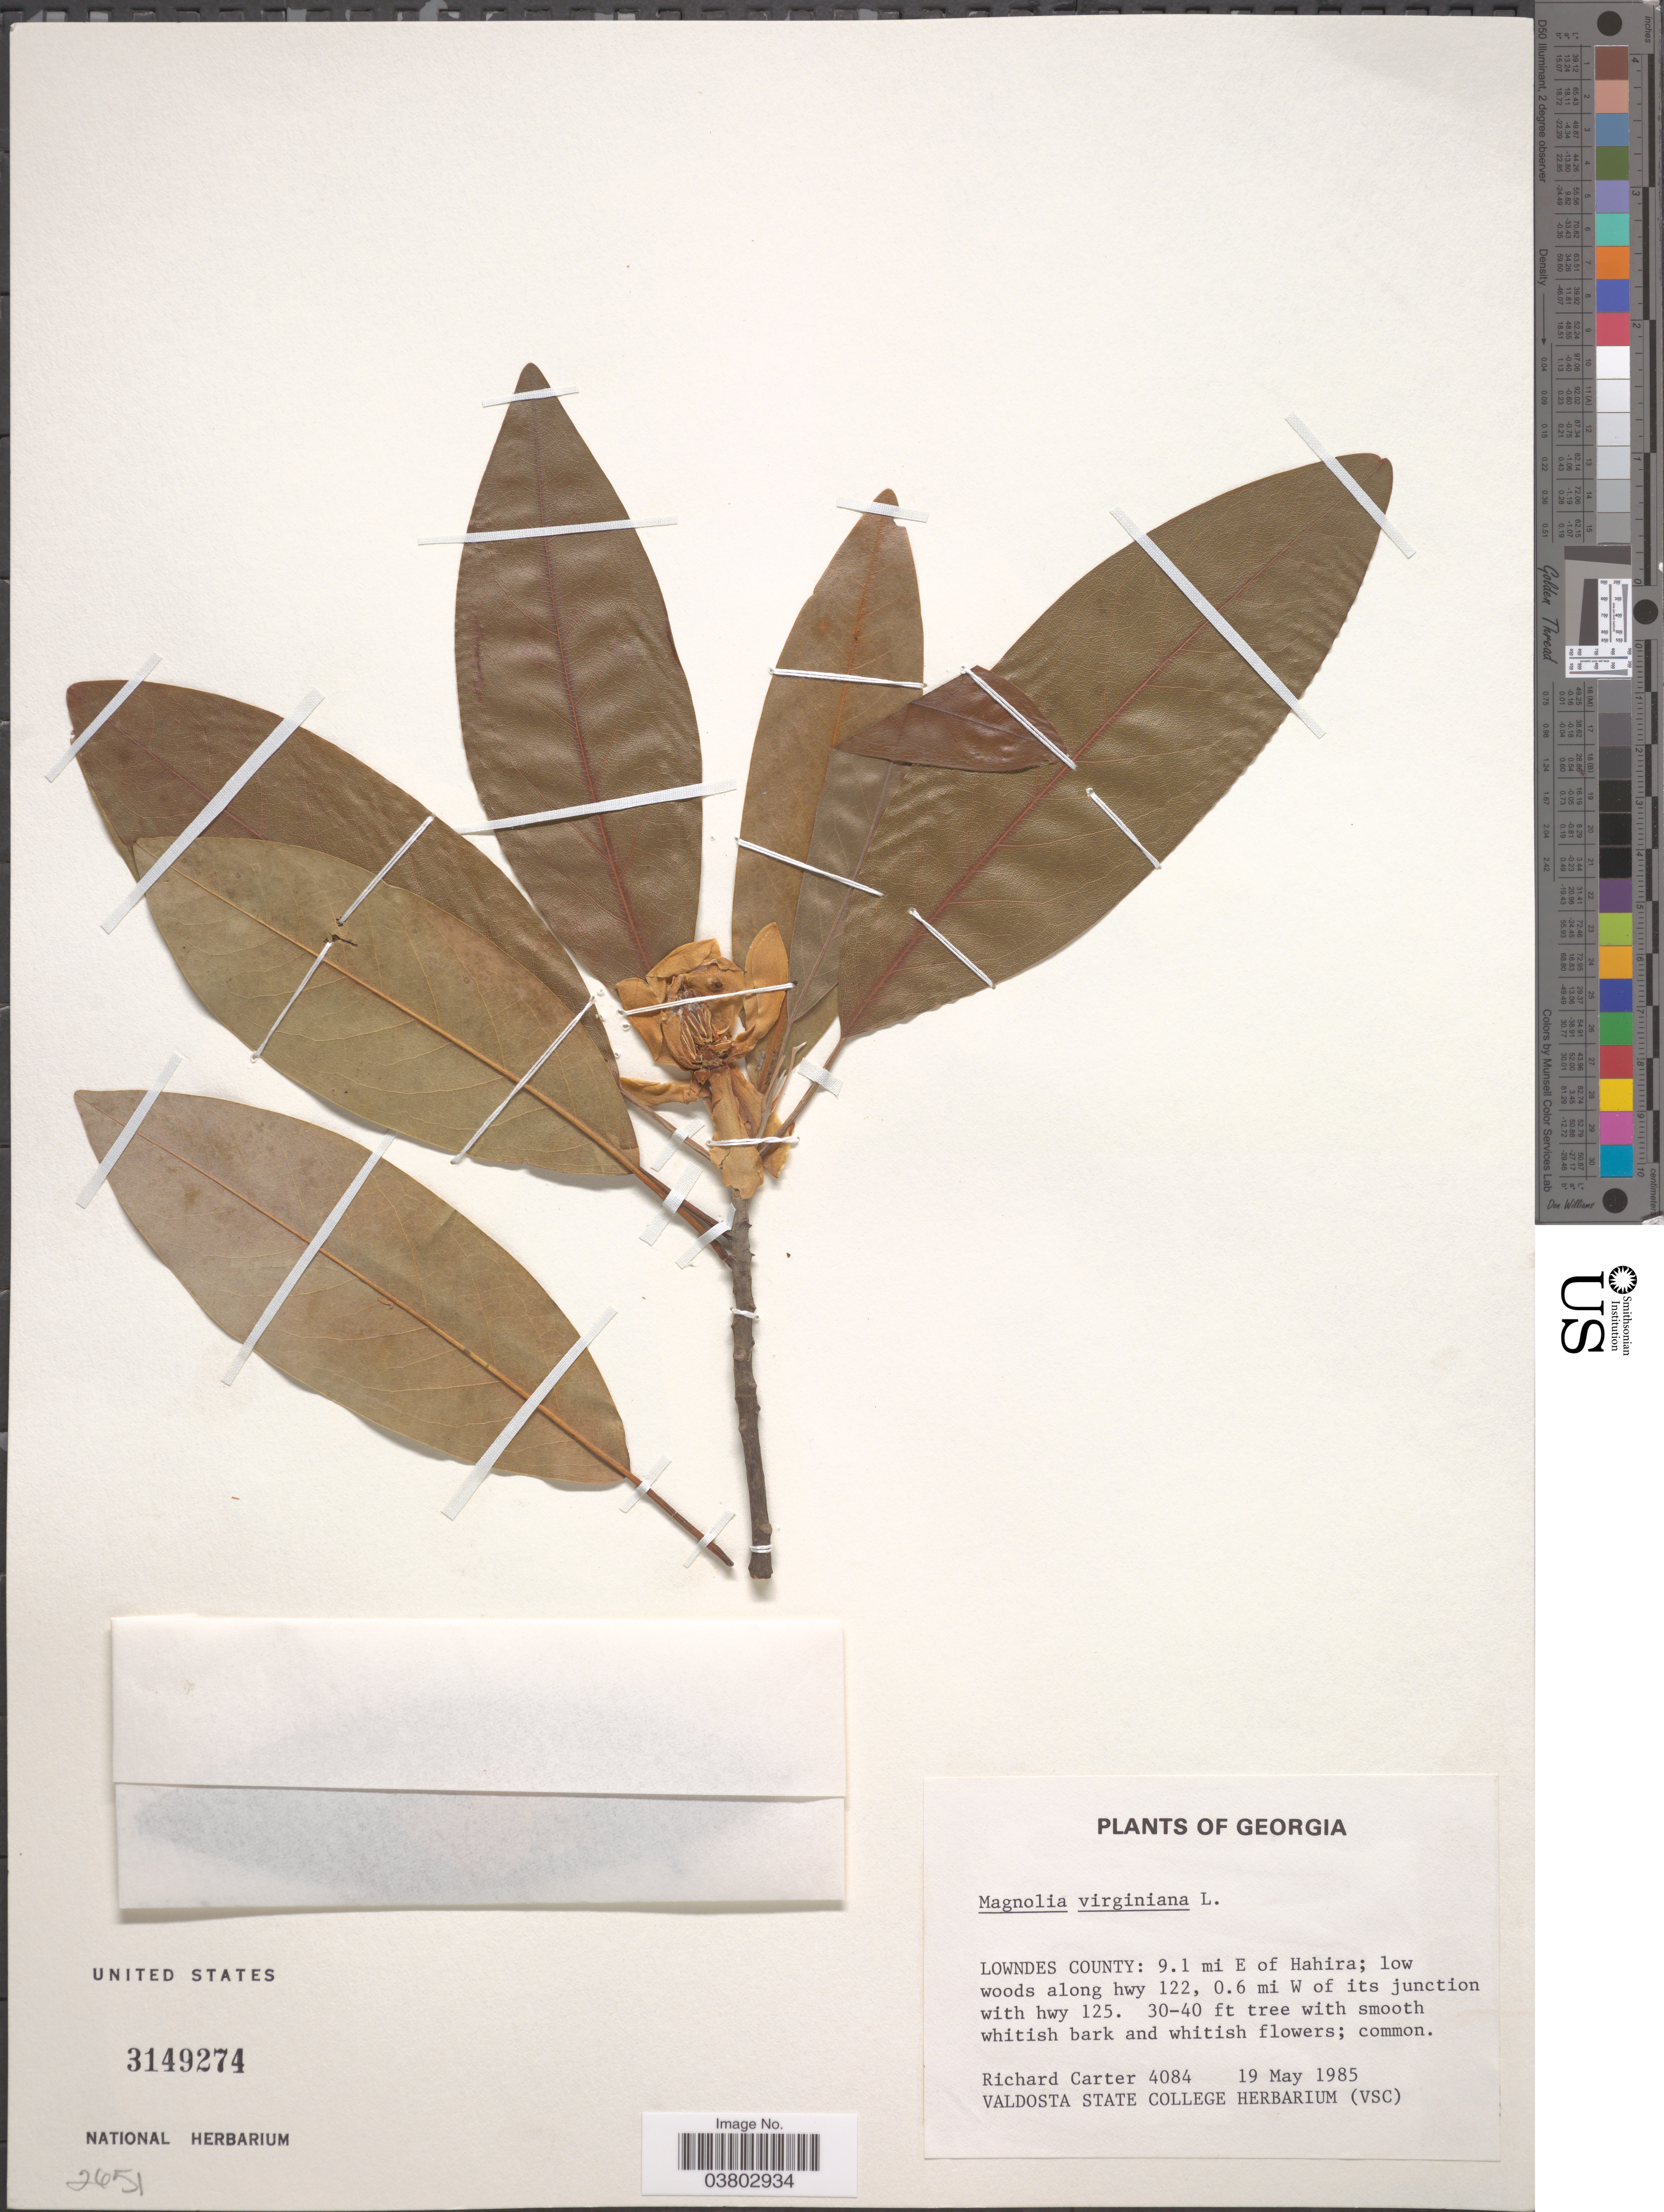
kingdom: Plantae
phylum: Tracheophyta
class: Magnoliopsida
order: Magnoliales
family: Magnoliaceae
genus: Magnolia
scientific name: Magnolia virginiana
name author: L.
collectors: R. Carter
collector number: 4084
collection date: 1985-05-19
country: United States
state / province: Georgia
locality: Lowndes County: 9.1 mi E of Hahira; low woods along hwy 122, 0.6 mi W of its junction with hwy 125.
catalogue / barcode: US 3149274